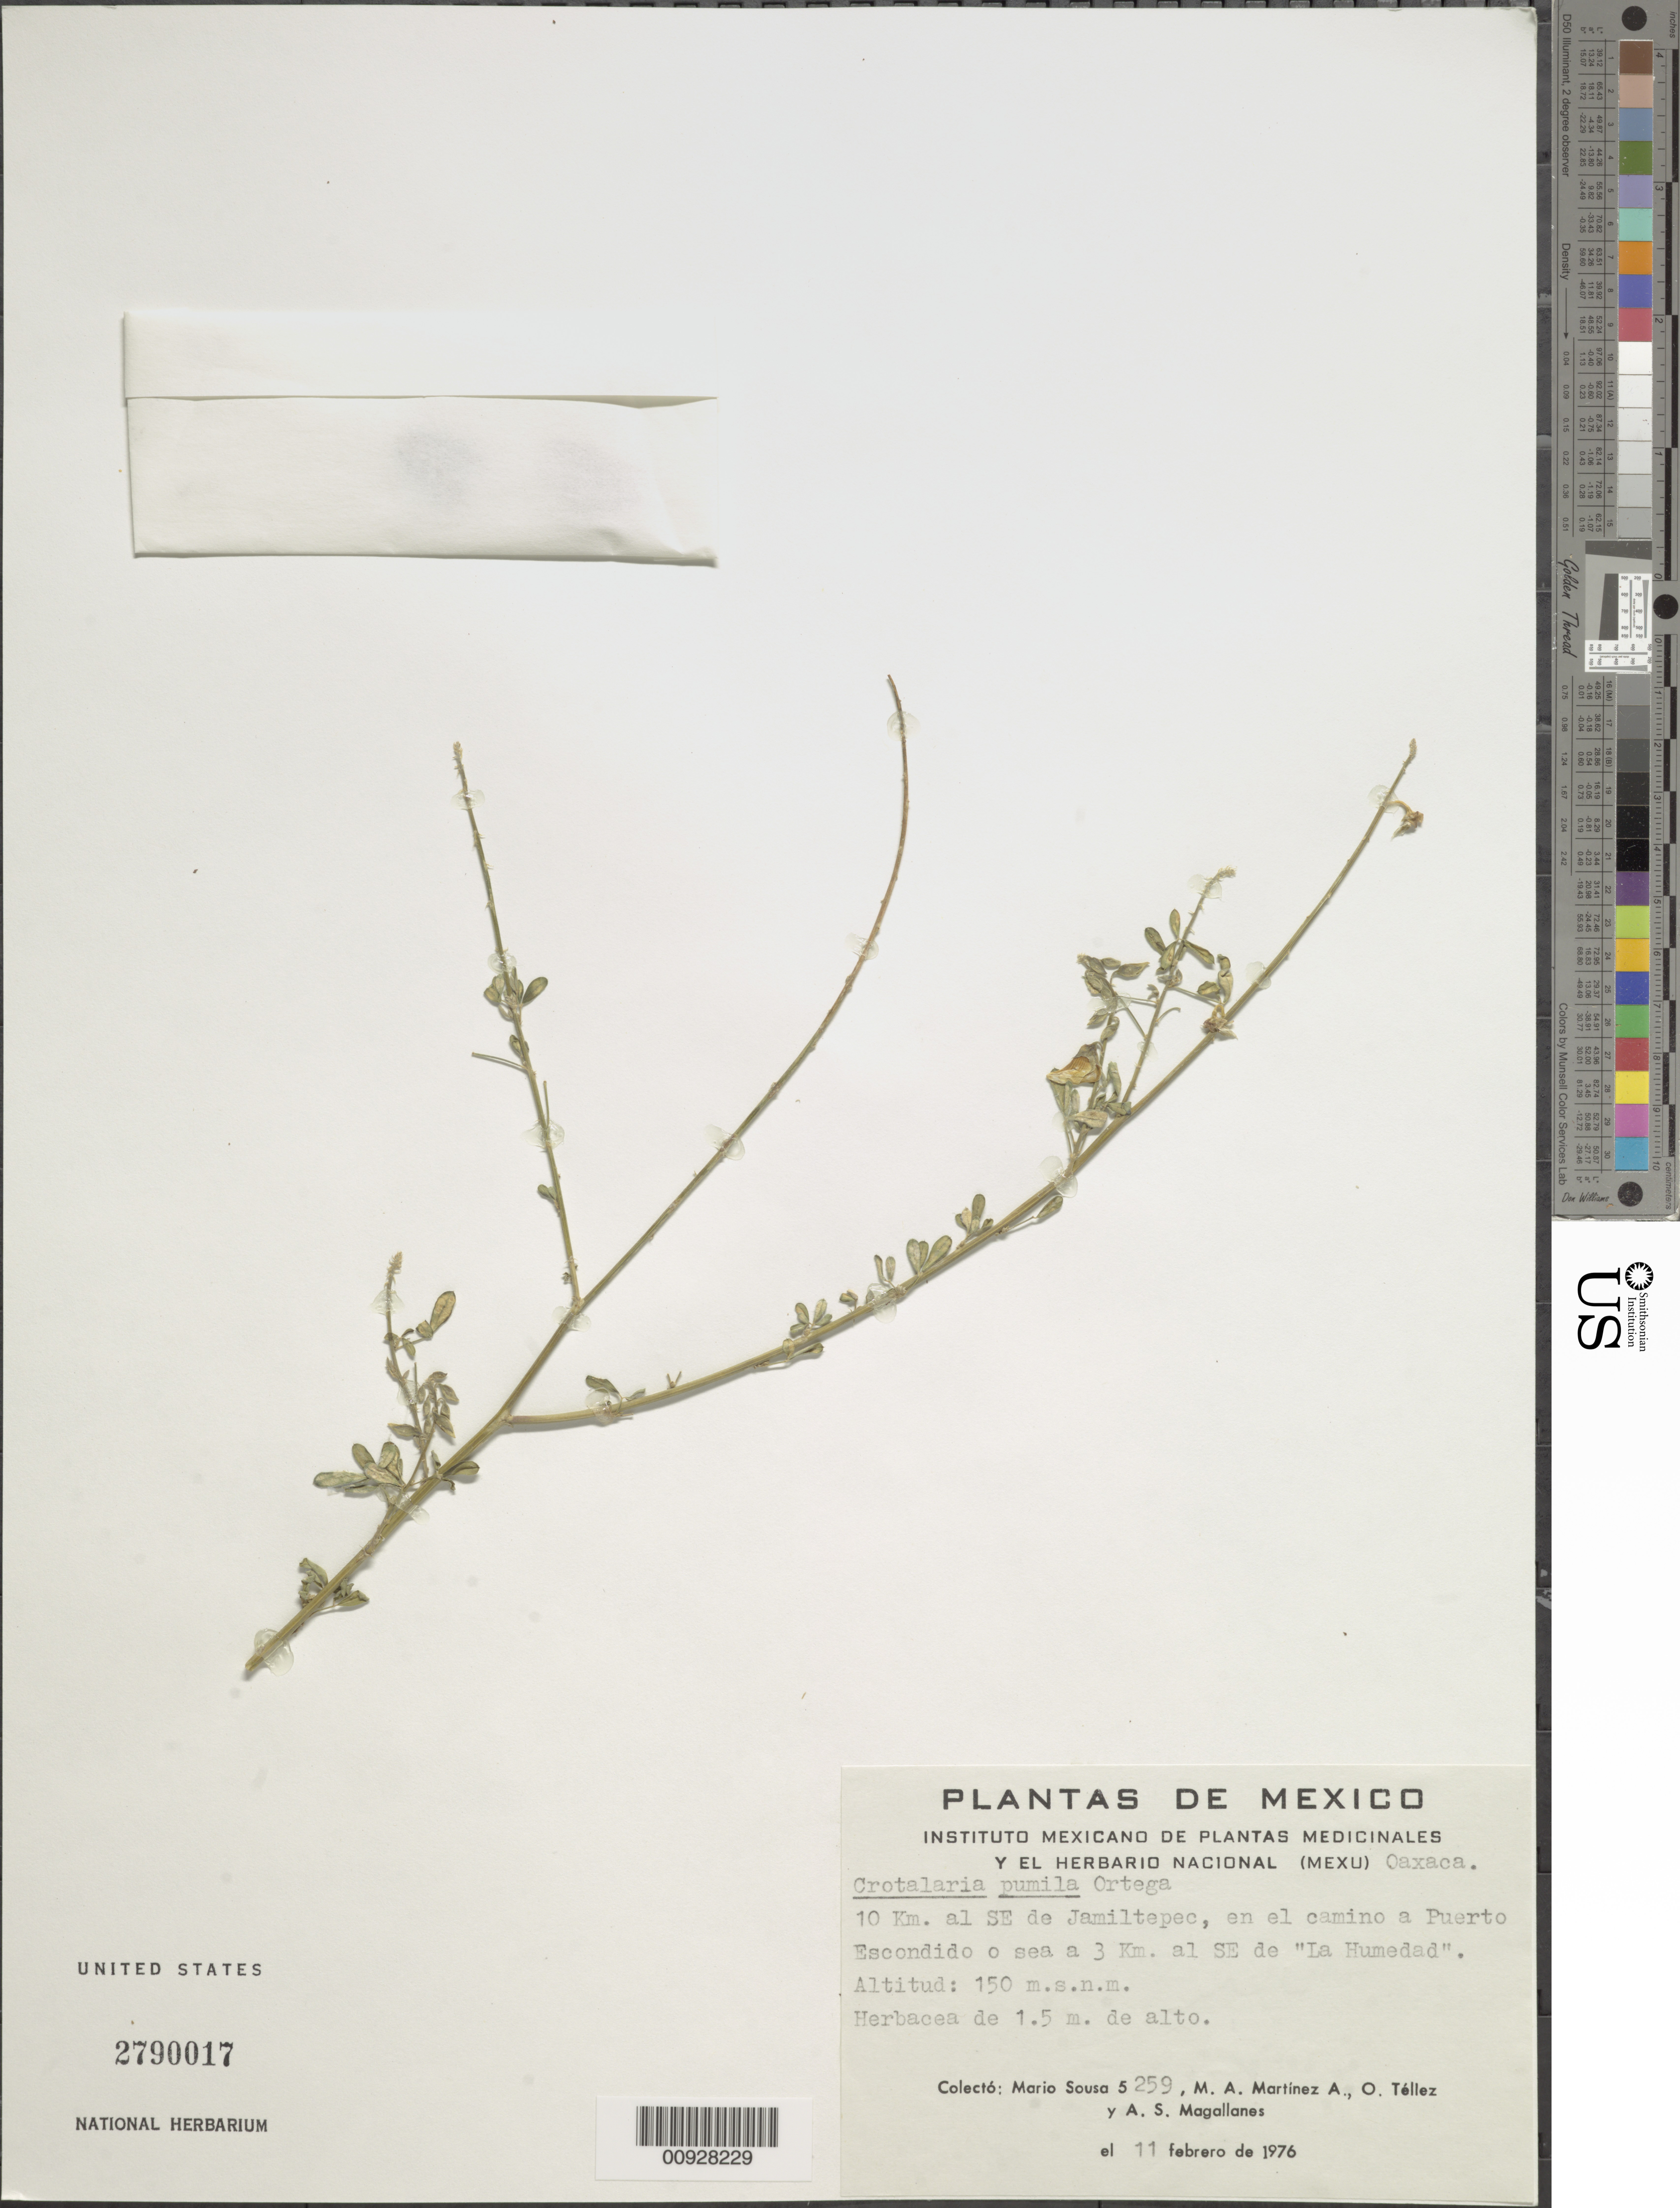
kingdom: Plantae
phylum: Tracheophyta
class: Magnoliopsida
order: Fabales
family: Fabaceae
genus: Crotalaria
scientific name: Crotalaria sp.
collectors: M. Sousa S., M. A. Martínez Alfaro, O. Téllez V. & A. Magallanes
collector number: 5259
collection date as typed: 11 Feb 1976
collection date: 1976-02-11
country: Mexico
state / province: Oaxaca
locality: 10 km. al SE de Jamiltepec, en el camino a Puerto Escondido o sea a 3 km. al SE de "La Humedad".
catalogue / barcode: US 2790017